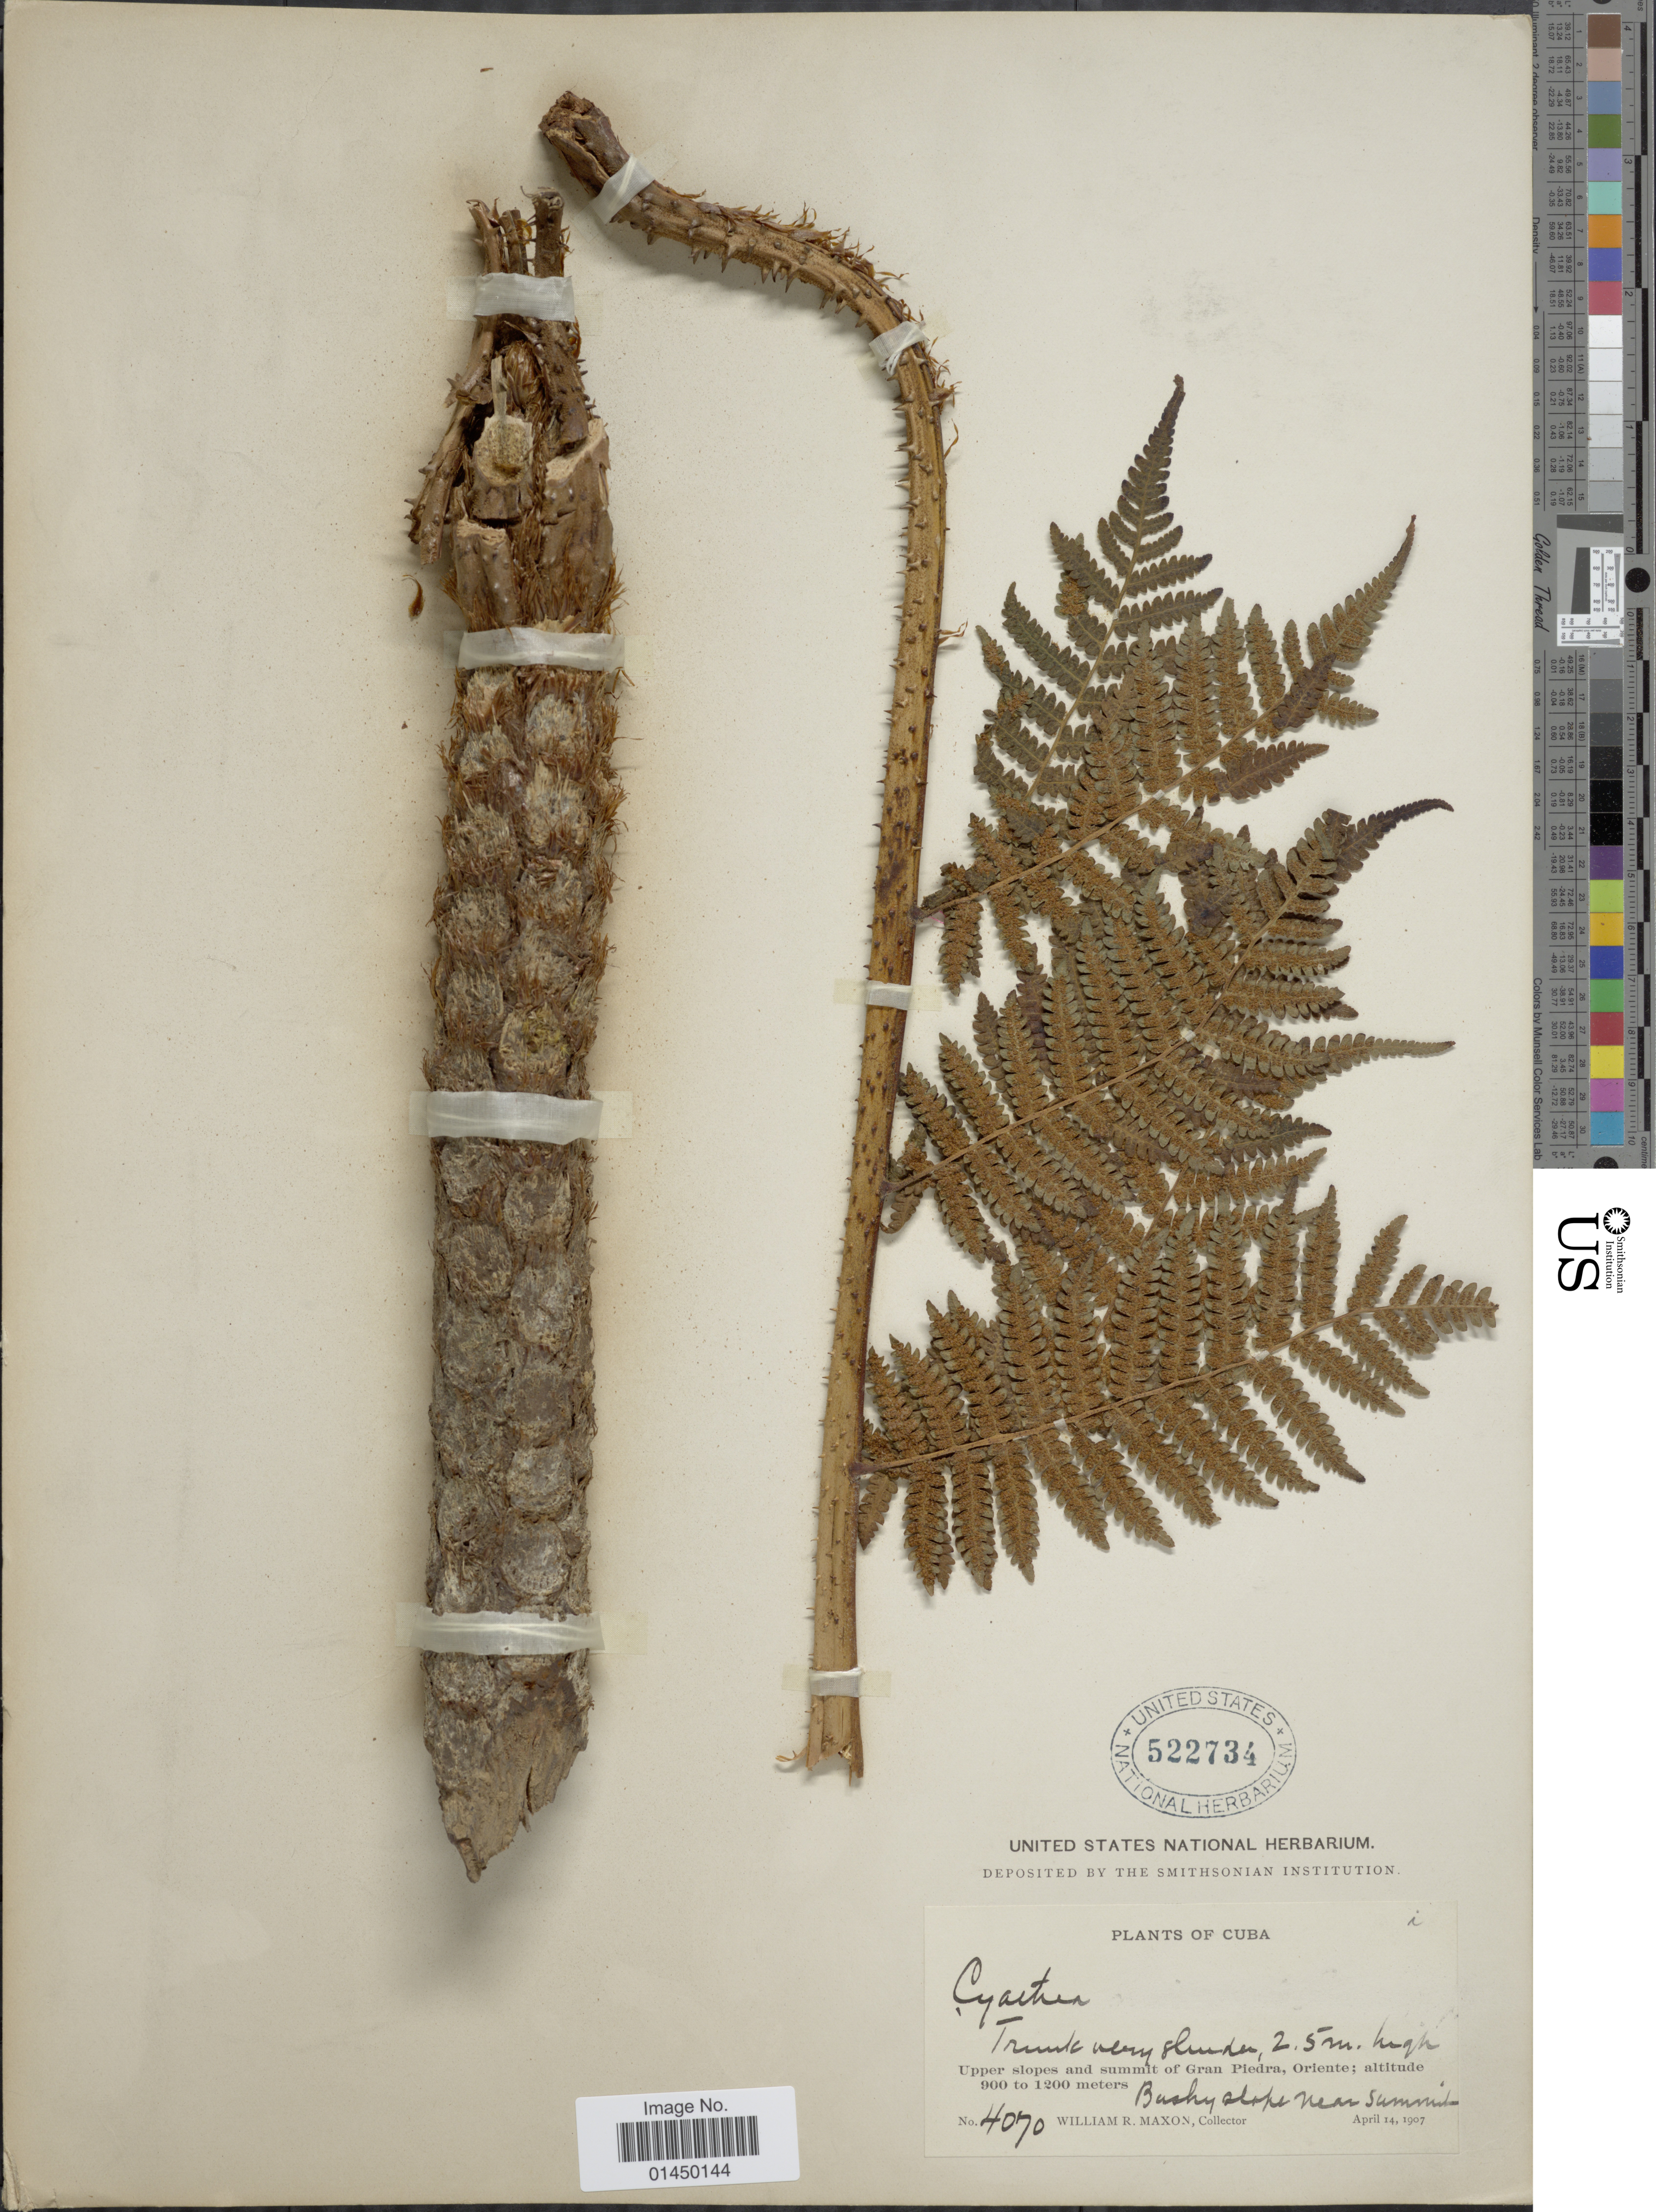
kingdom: Plantae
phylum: Tracheophyta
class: Polypodiopsida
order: Cyatheales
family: Cyatheaceae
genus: Cyathea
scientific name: Cyathea furfuracea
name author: Christ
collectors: W. R. Maxon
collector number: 4070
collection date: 1907-04-14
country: Cuba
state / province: Oriente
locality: Upper slopes and summit of Gran Piedra, Oriente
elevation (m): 900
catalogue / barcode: US 522734